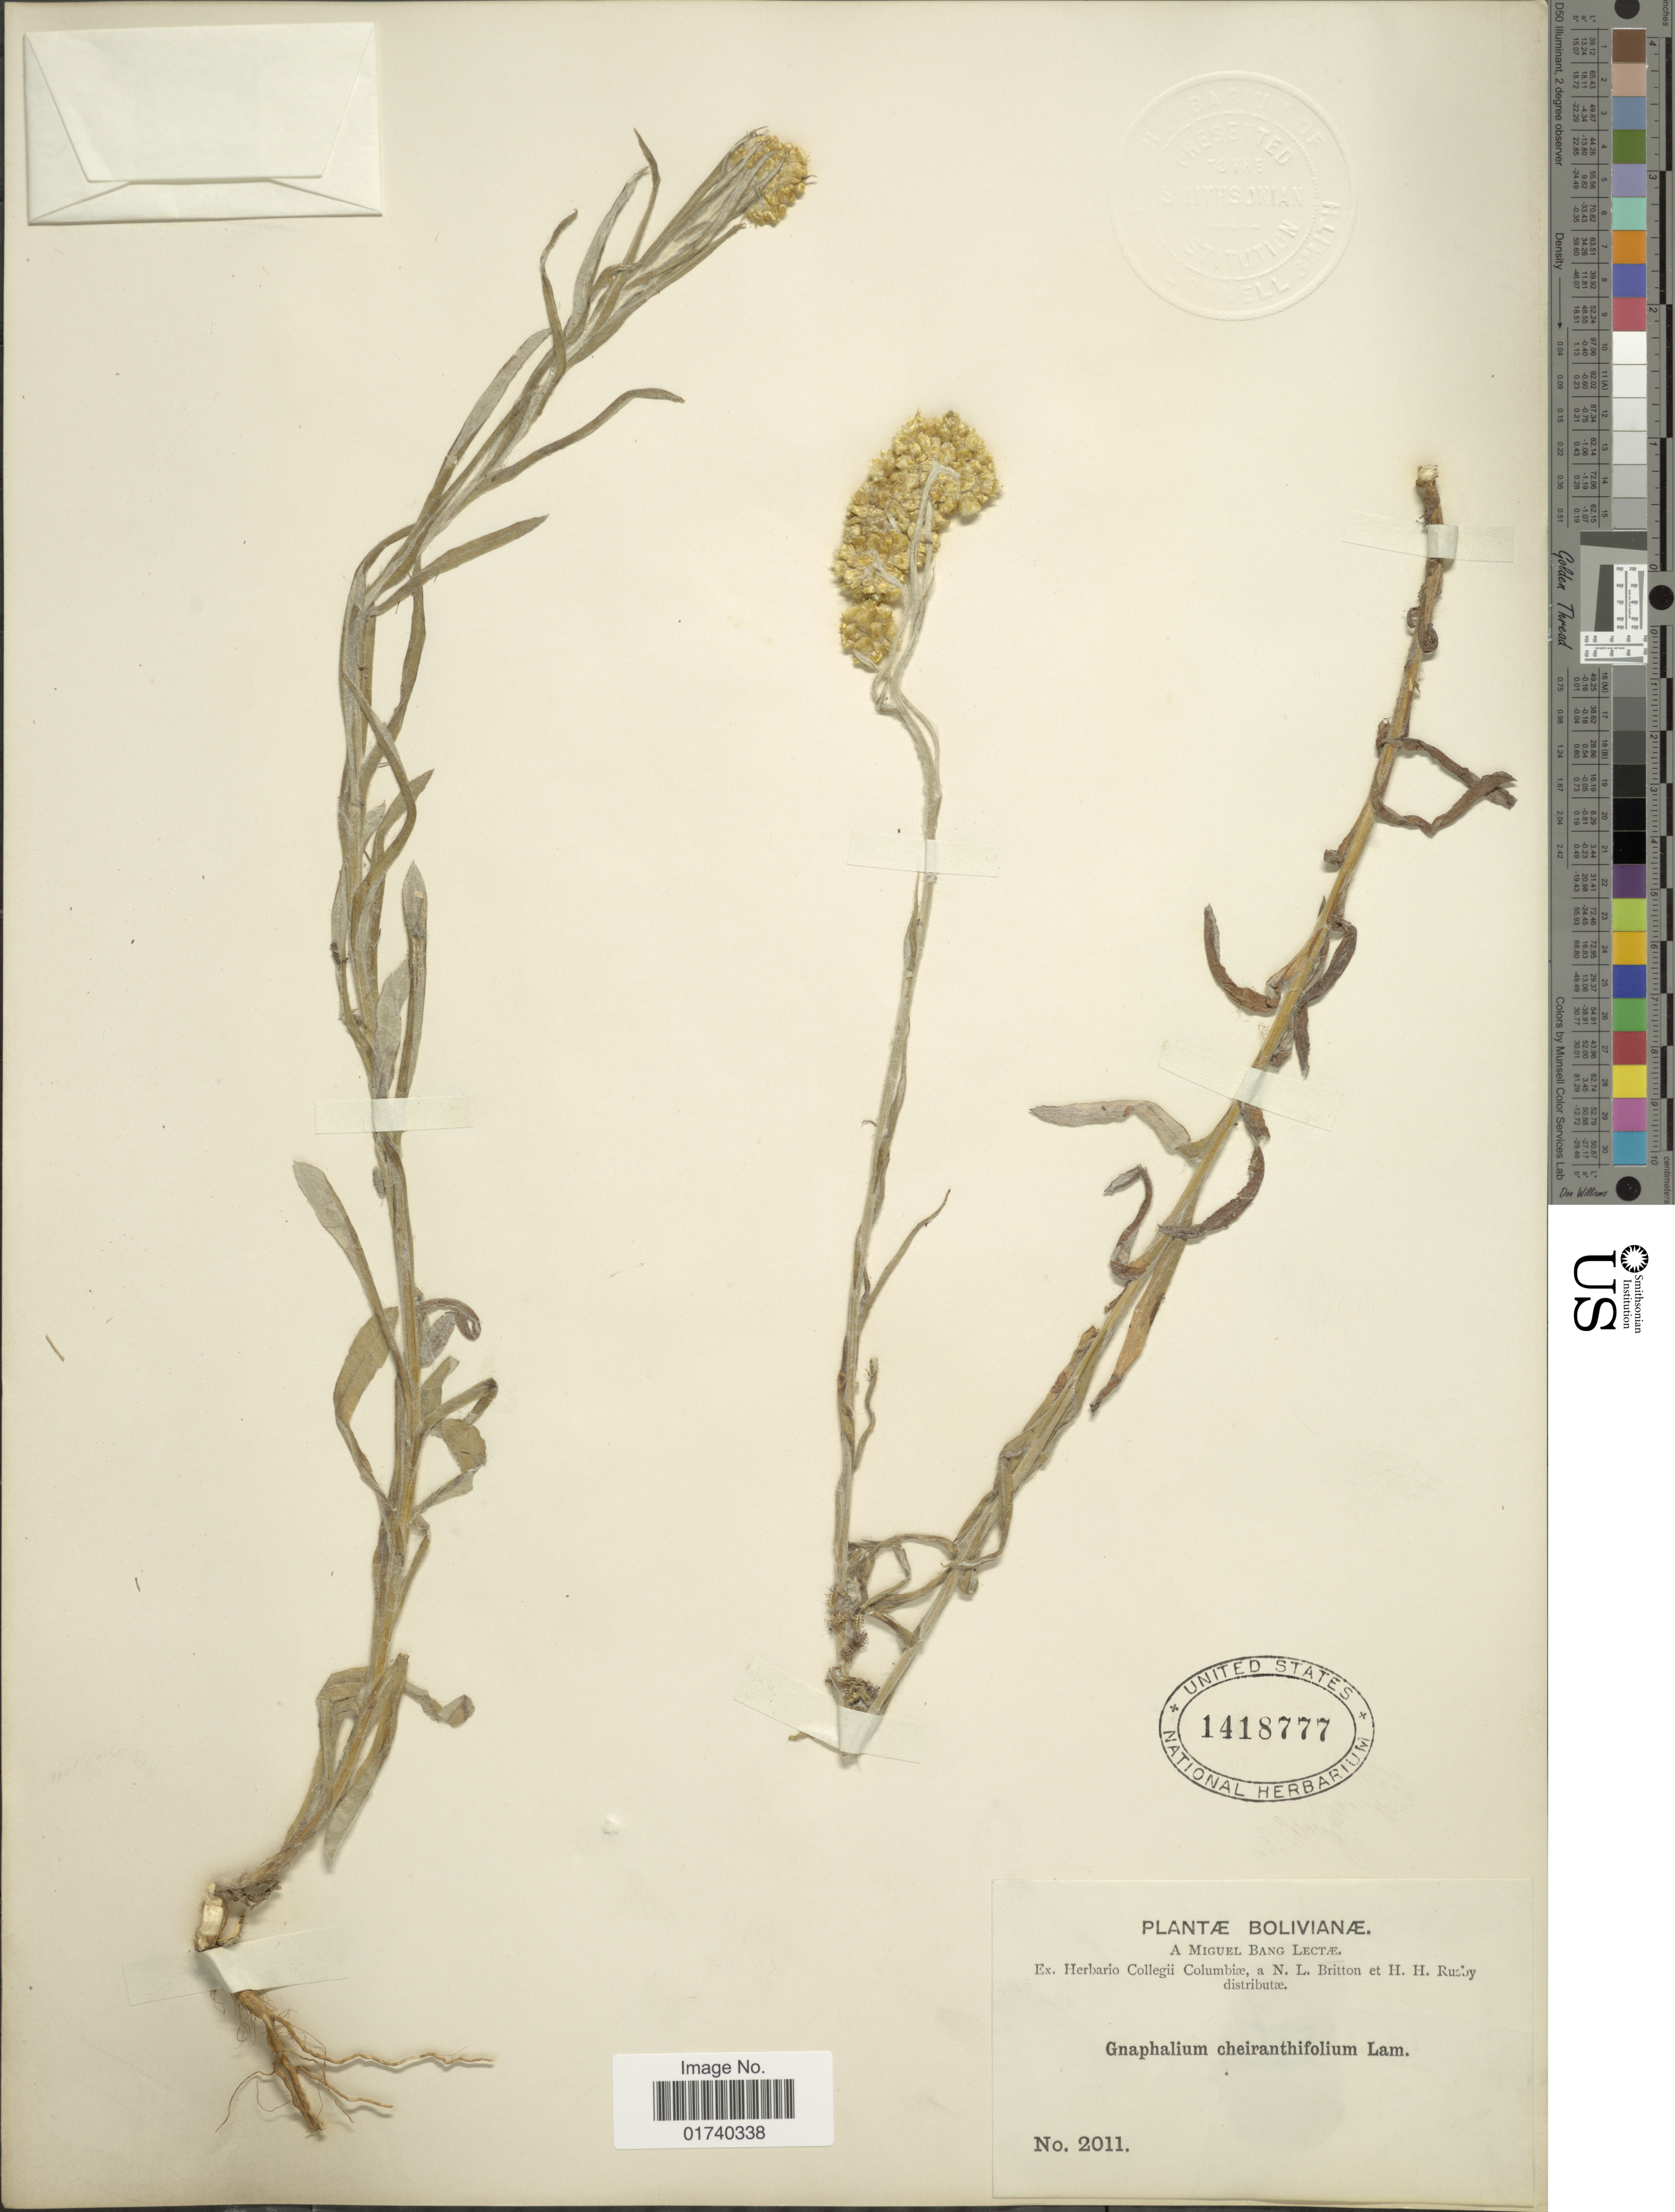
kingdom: Plantae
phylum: Tracheophyta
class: Magnoliopsida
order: Asterales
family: Asteraceae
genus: Pseudognaphalium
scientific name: Pseudognaphalium cheiranthifolium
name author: (Lam.) Hilliard & B.L. Burtt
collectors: M. Bang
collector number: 2011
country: Bolivia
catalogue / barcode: US 1418777